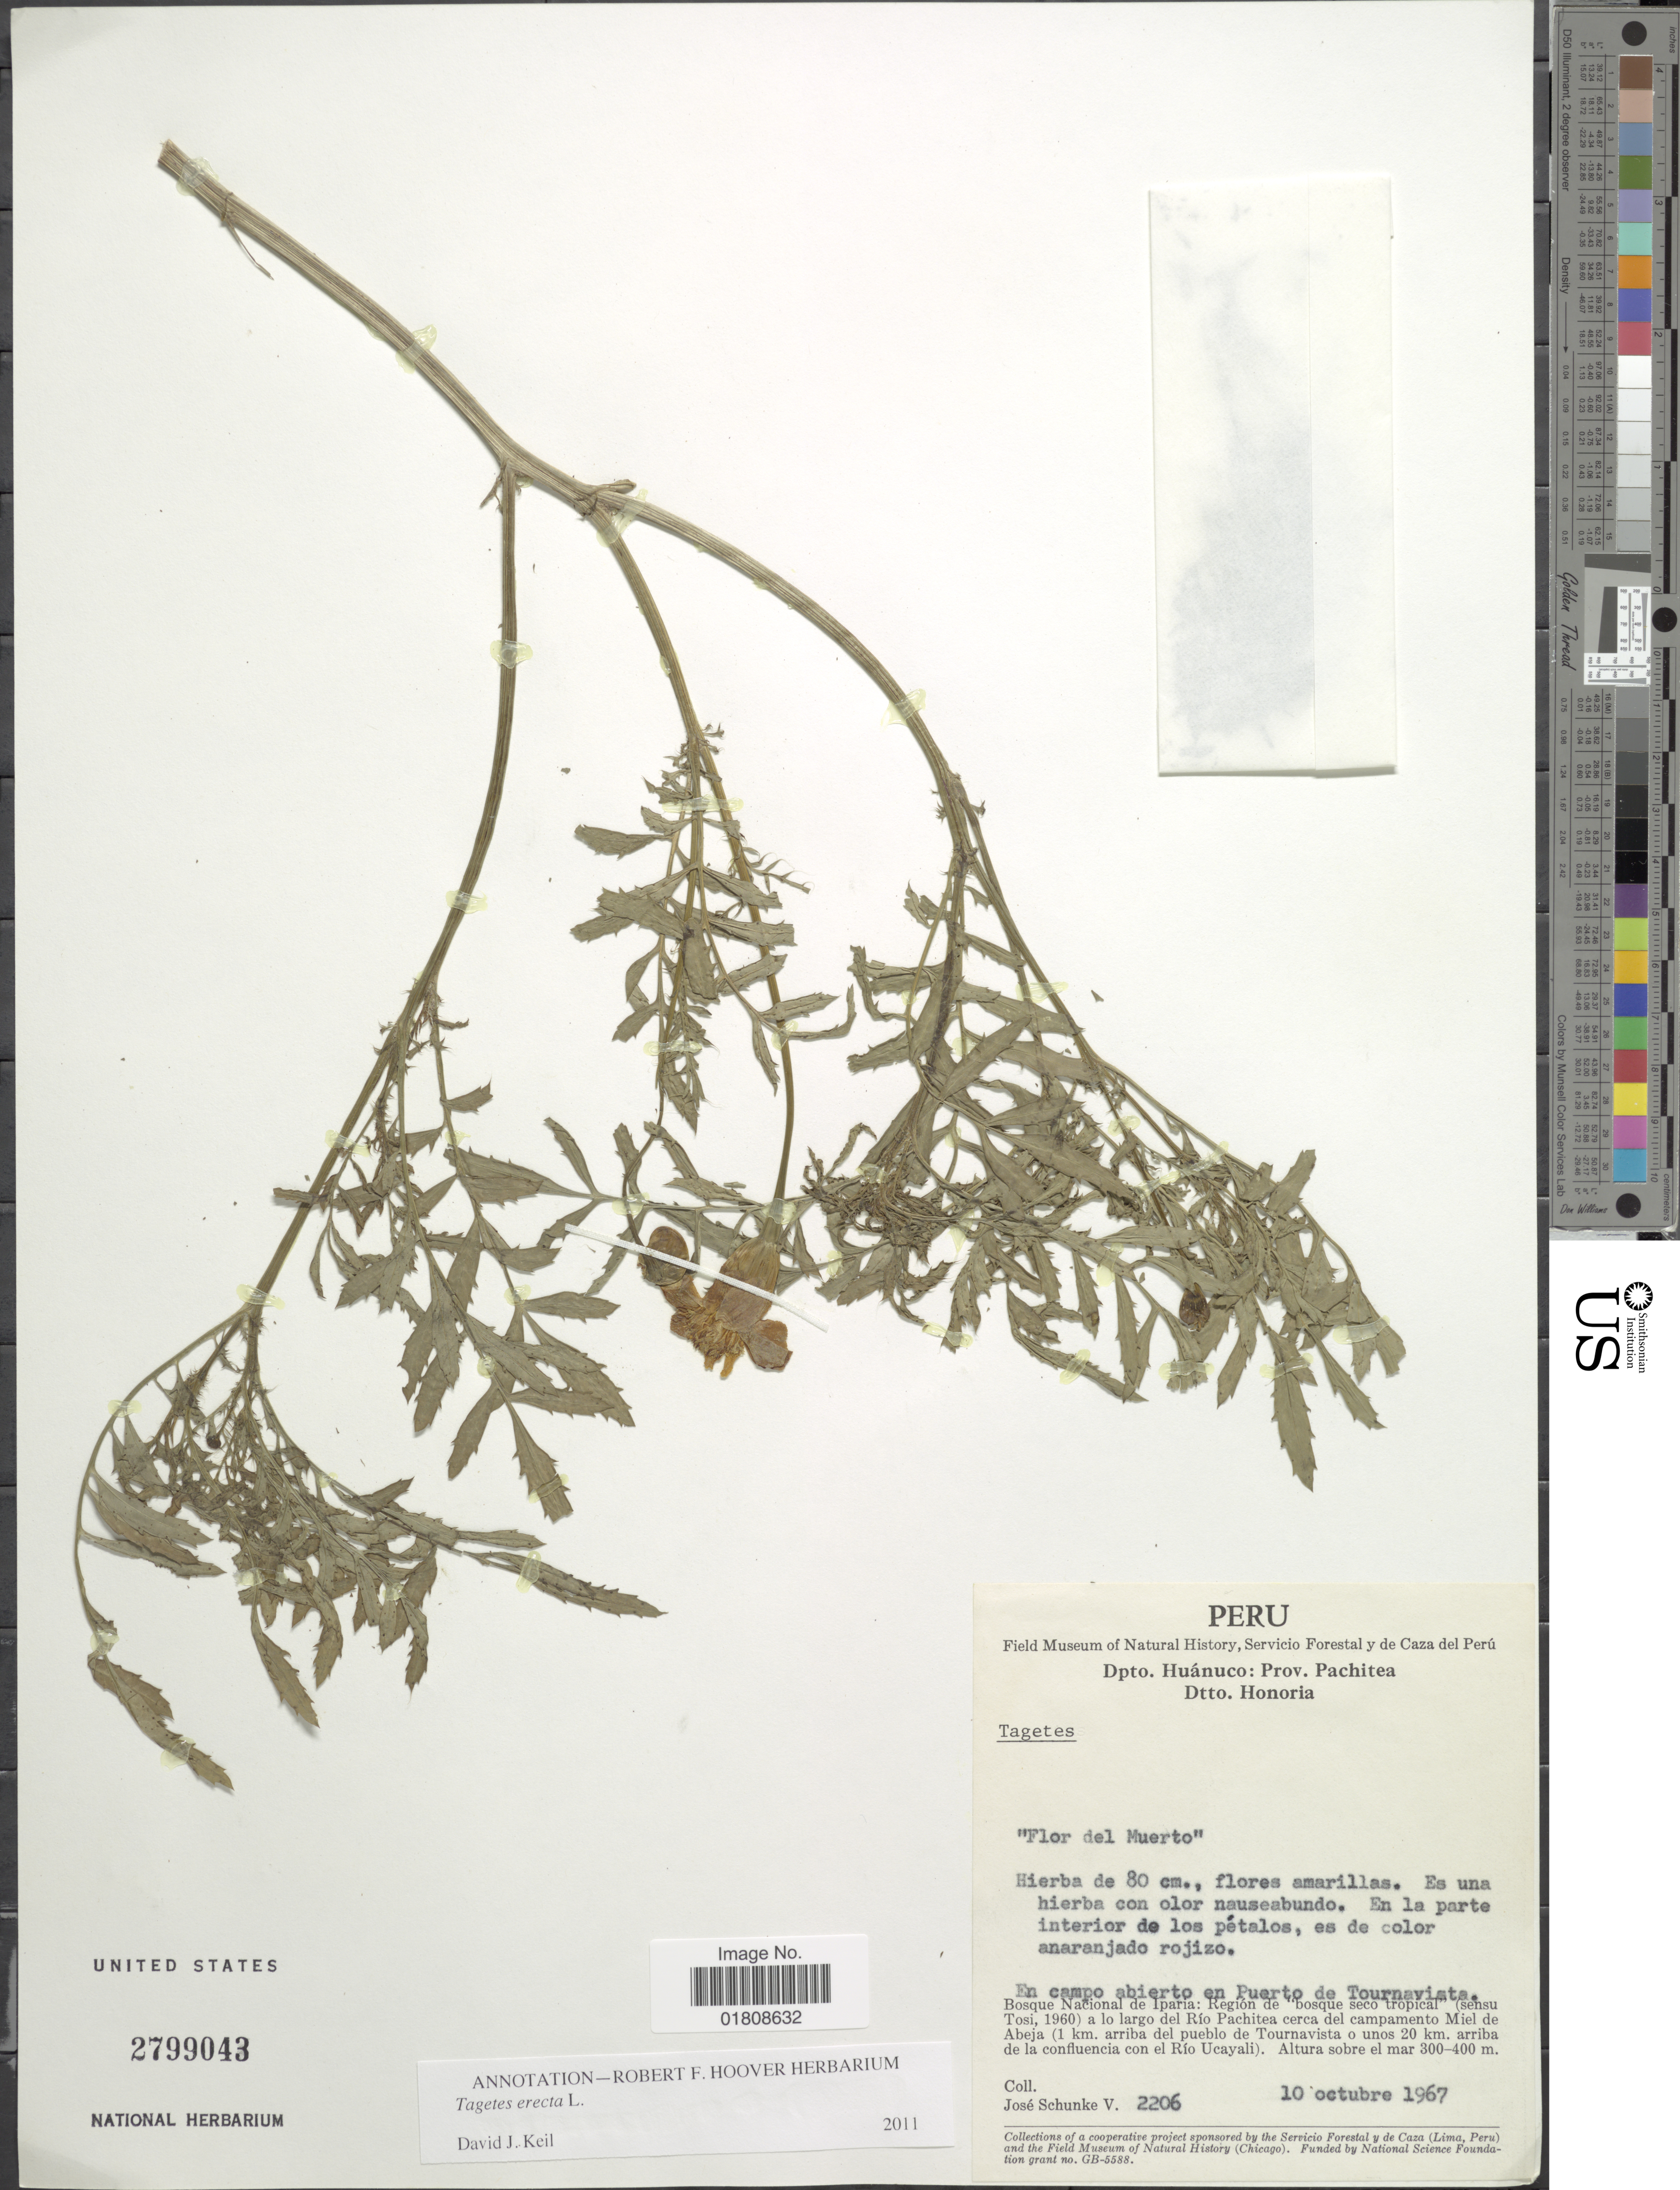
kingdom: Plantae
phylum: Tracheophyta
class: Magnoliopsida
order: Asterales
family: Asteraceae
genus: Tagetes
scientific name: Tagetes erecta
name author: L.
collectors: J. Schunke Vigo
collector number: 2206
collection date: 1967-10-10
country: Peru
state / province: Huánuco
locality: Prov. Pachitea, Dtto. Honoria, Shahuinto a 4 km de Miel de Abeja, Bosque Nacional de Iparia, Region de bosque seco tropical (sensu Tosi) a lo largo del Rio Pachitea cerca del campamento Miel de Abeja (1km arriba del pueblo de Tournavista o unos 20 km arriba de la confluencia con el Rio Ucayali)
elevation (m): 300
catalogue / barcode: US 2799043